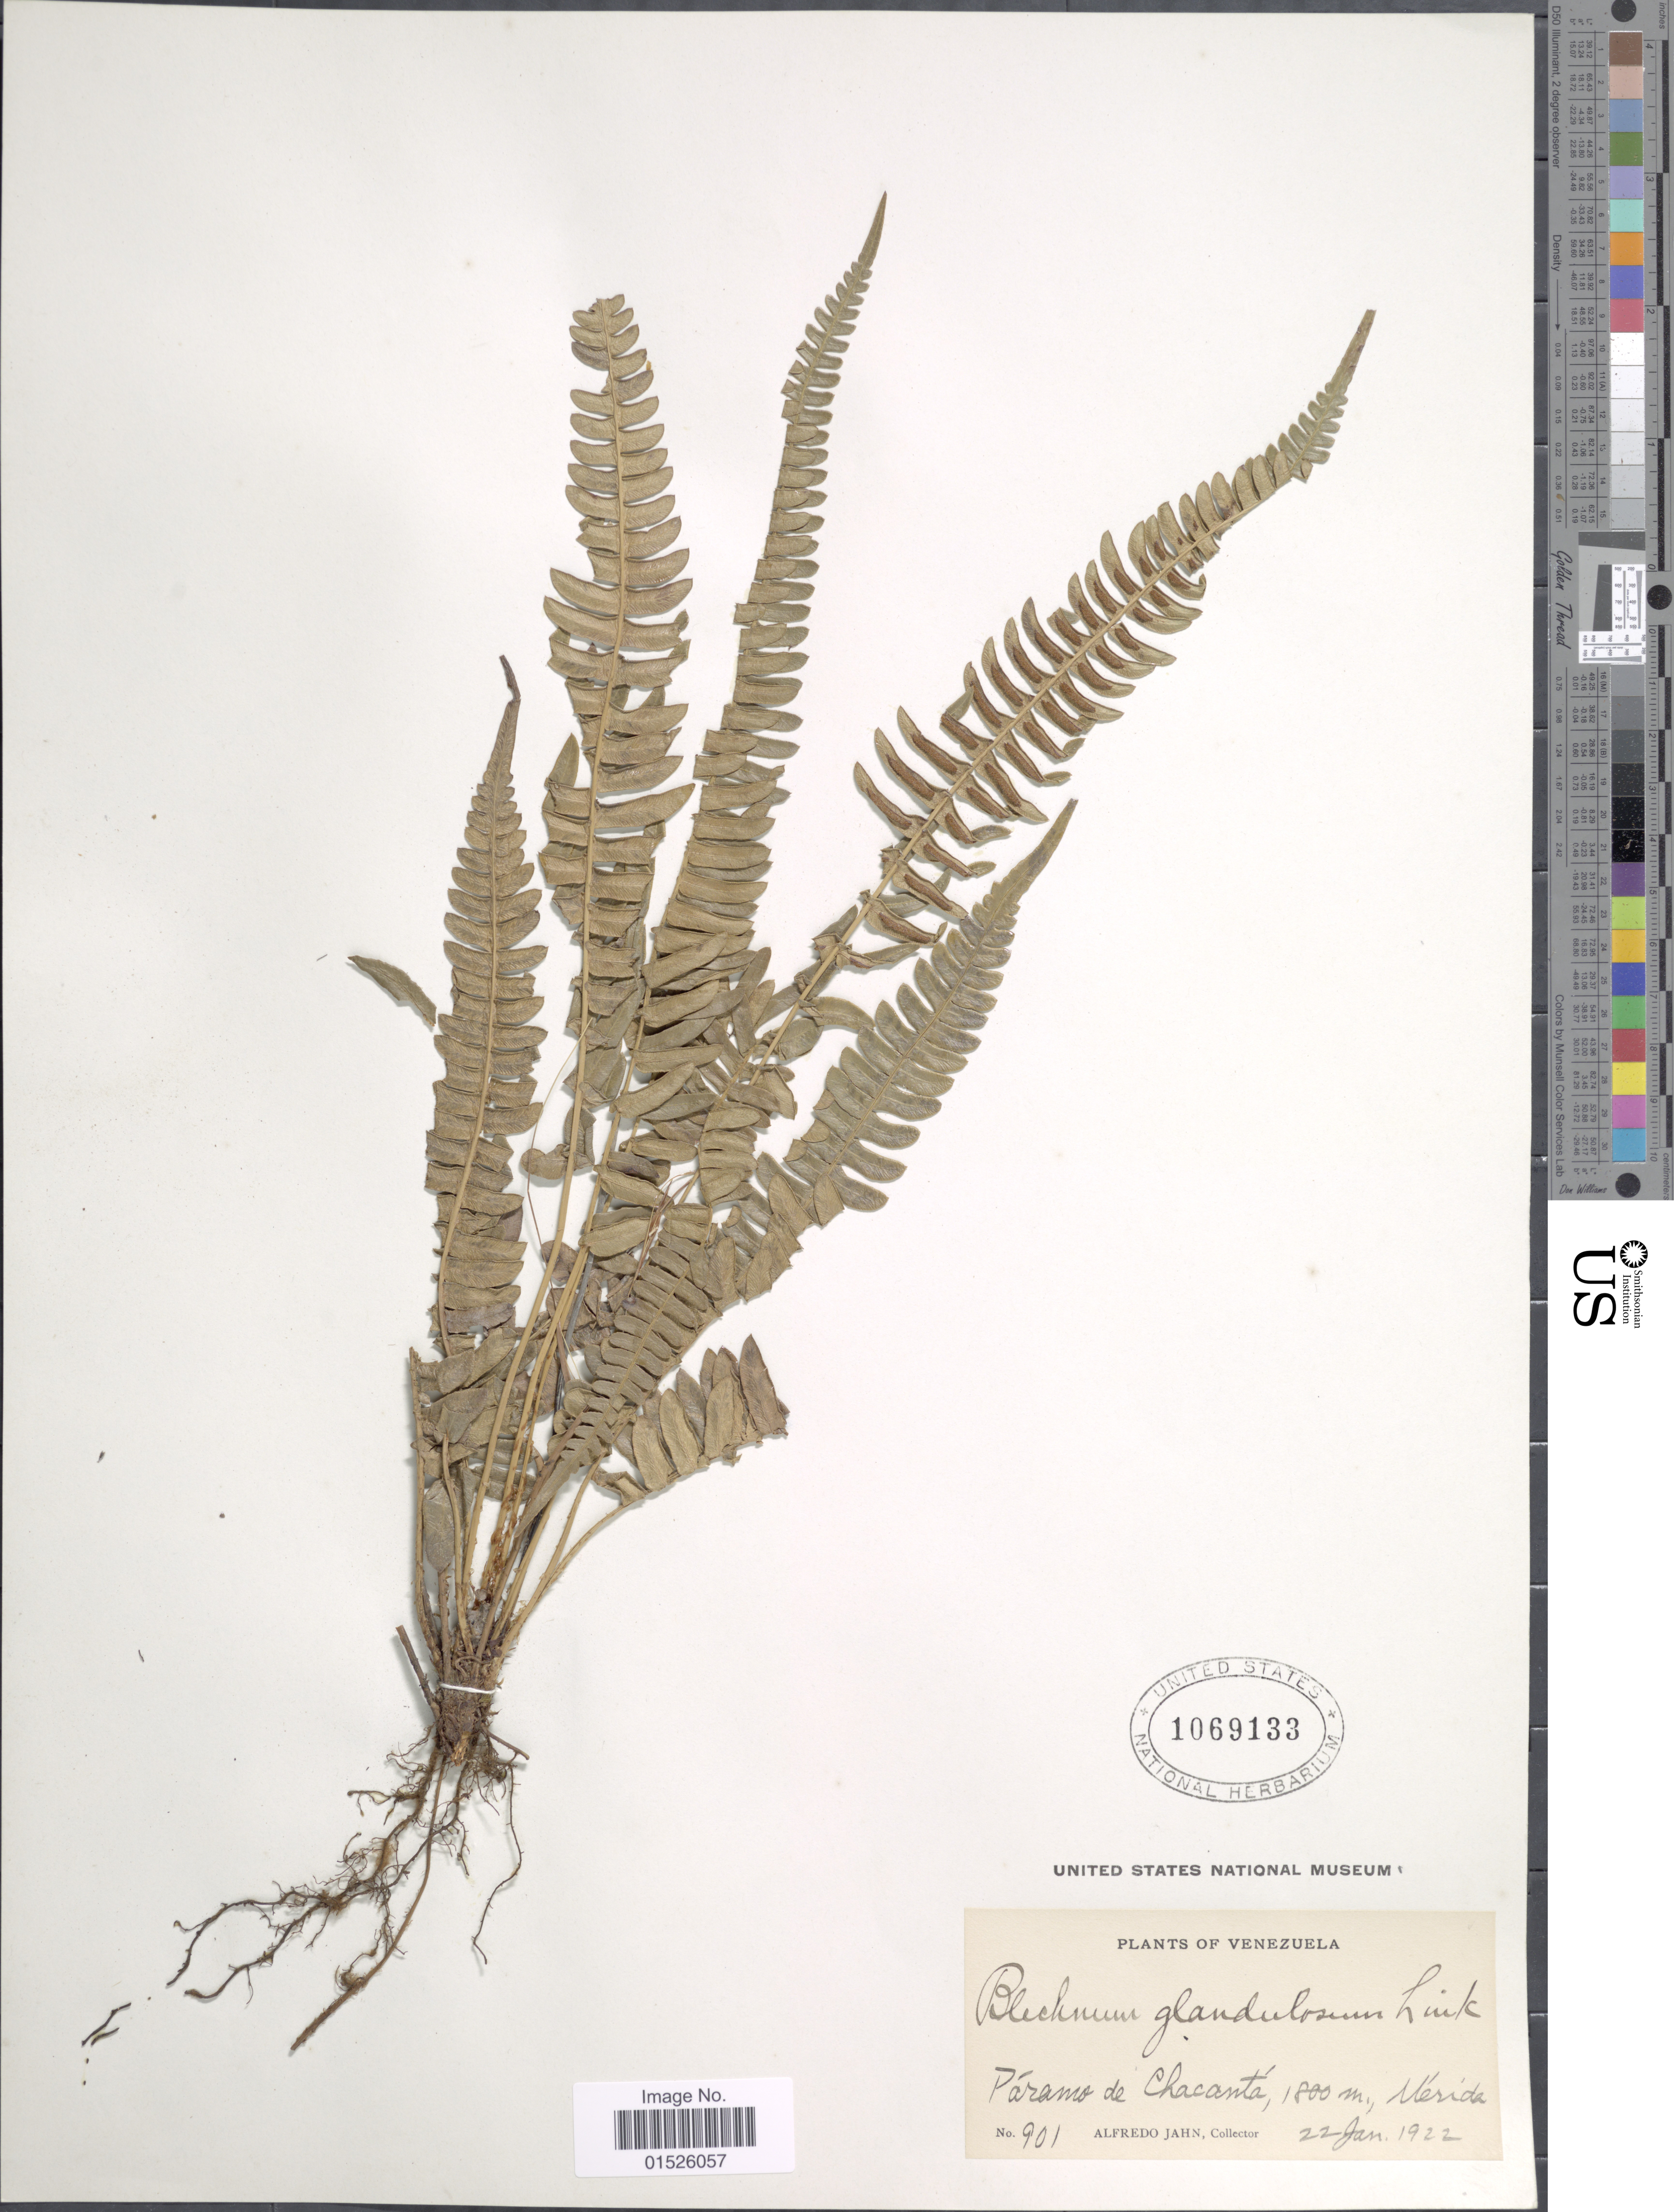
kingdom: Plantae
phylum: Tracheophyta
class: Polypodiopsida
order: Polypodiales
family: Blechnaceae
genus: Blechnum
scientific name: Blechnum glandulosum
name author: Link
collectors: A. Jahn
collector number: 901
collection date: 1922-01-22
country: Venezuela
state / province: Mérida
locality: Venezuela, Paramo de Chacanta.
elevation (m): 1800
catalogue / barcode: US 1069133